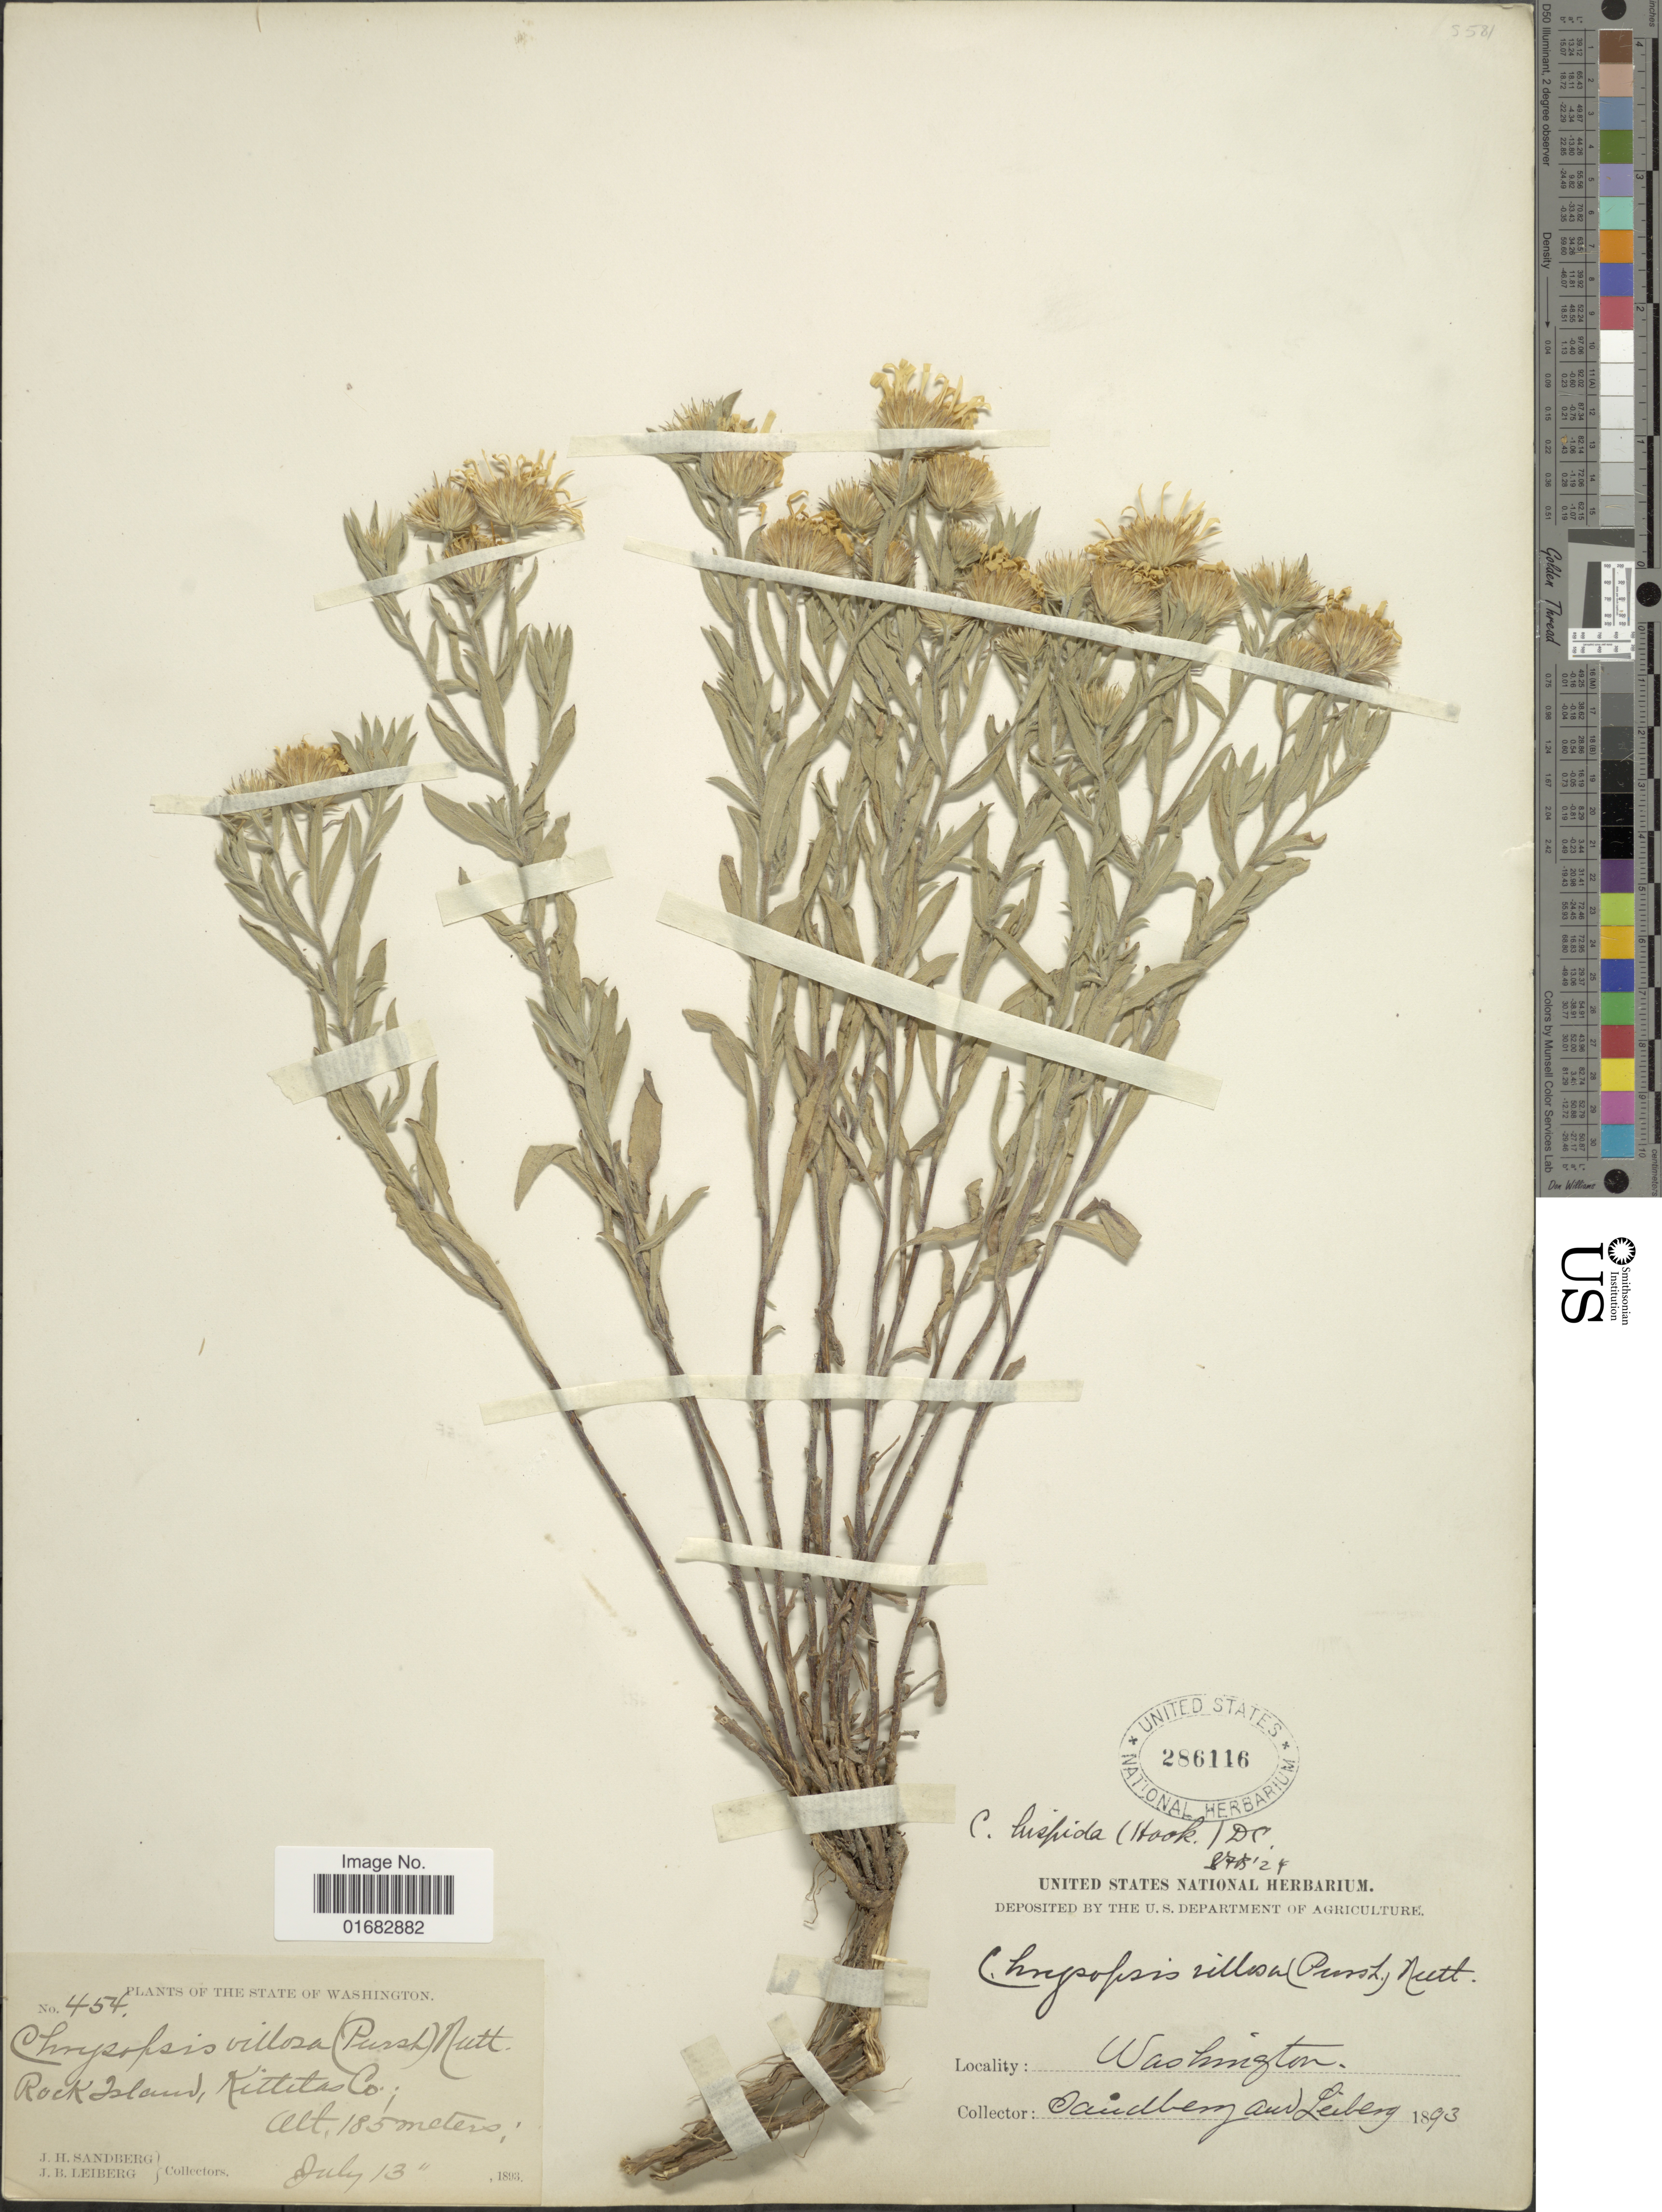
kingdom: Plantae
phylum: Tracheophyta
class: Magnoliopsida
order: Asterales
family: Asteraceae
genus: Heterotheca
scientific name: Heterotheca villosa var. hispida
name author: (Hook.) V.L. Harms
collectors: J. H. Sandberg & J. B. Leiberg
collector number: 454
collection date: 1893-07-13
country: United States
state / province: Washington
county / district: Kittitas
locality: Rock Island, Kittitas Co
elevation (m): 185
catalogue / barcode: US 286116